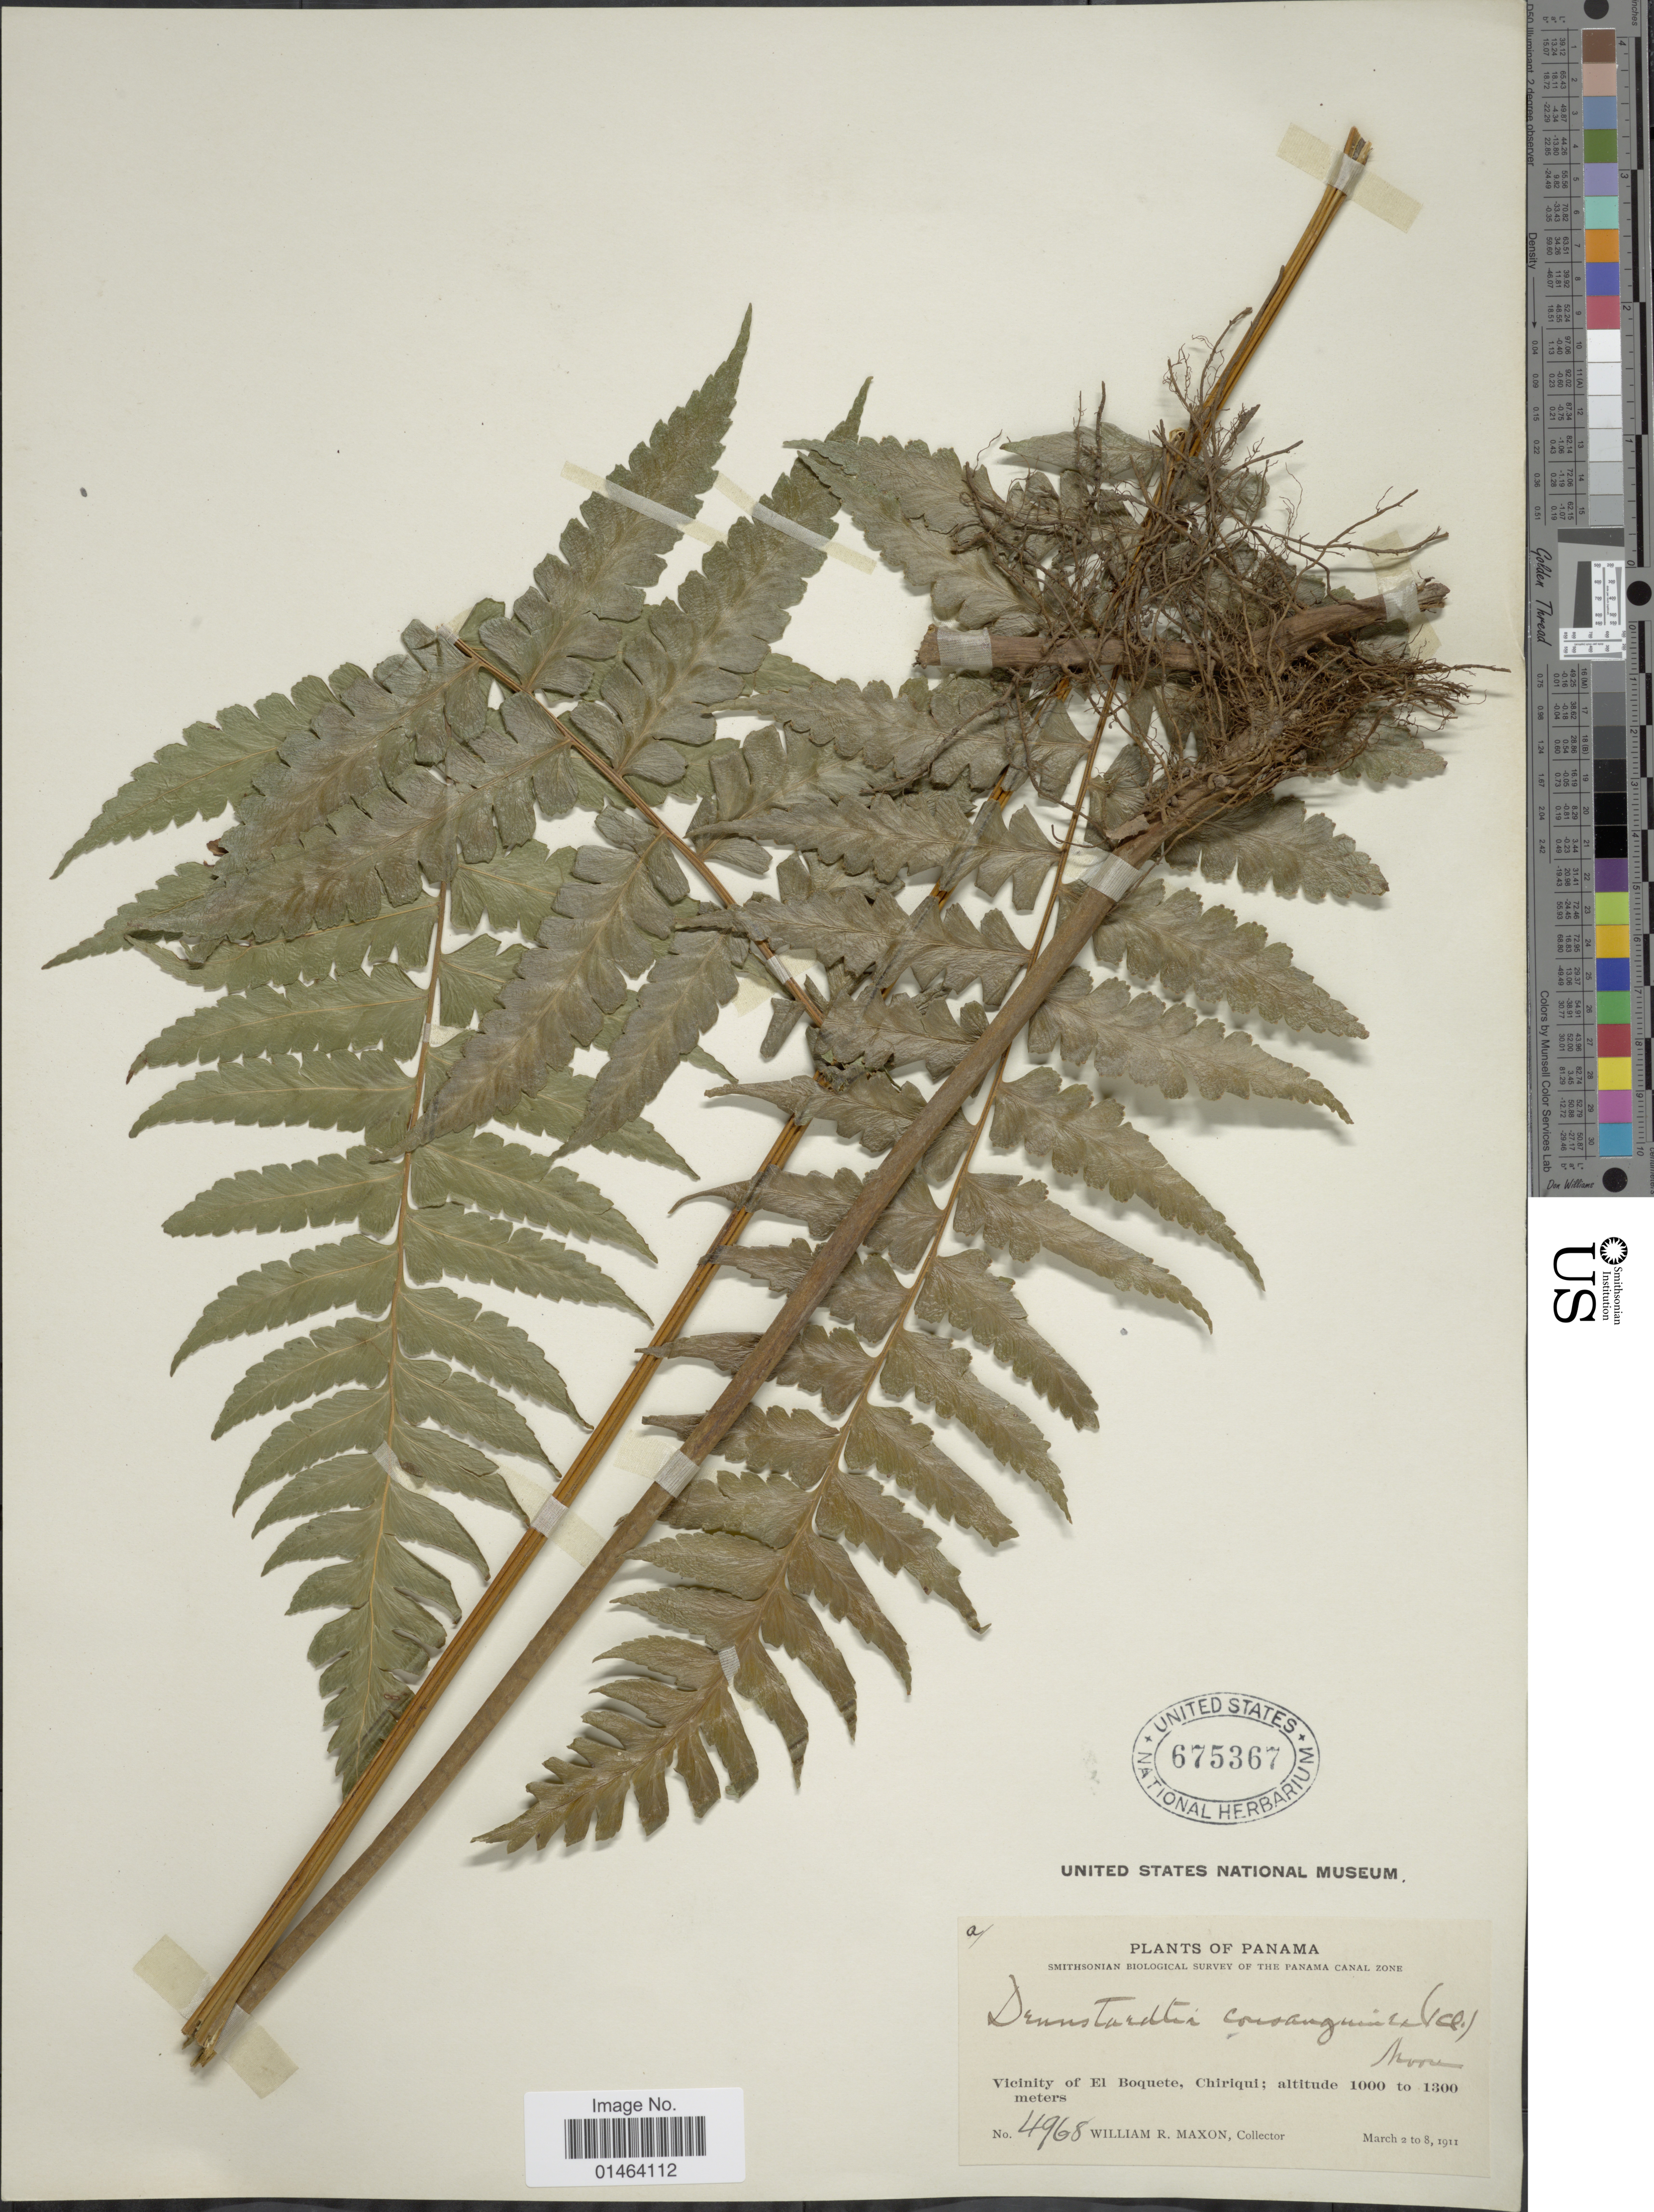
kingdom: Plantae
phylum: Tracheophyta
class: Polypodiopsida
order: Polypodiales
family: Dennstaedtiaceae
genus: Dennstaedtia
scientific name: Dennstaedtia coronata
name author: (Sodiro) C. Chr.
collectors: W. R. Maxon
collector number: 4968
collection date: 1911-03-02/1911-03-08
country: Panama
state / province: Chiriqui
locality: Panama, Vicinity El Boquete.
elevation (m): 1000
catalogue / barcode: US 675367